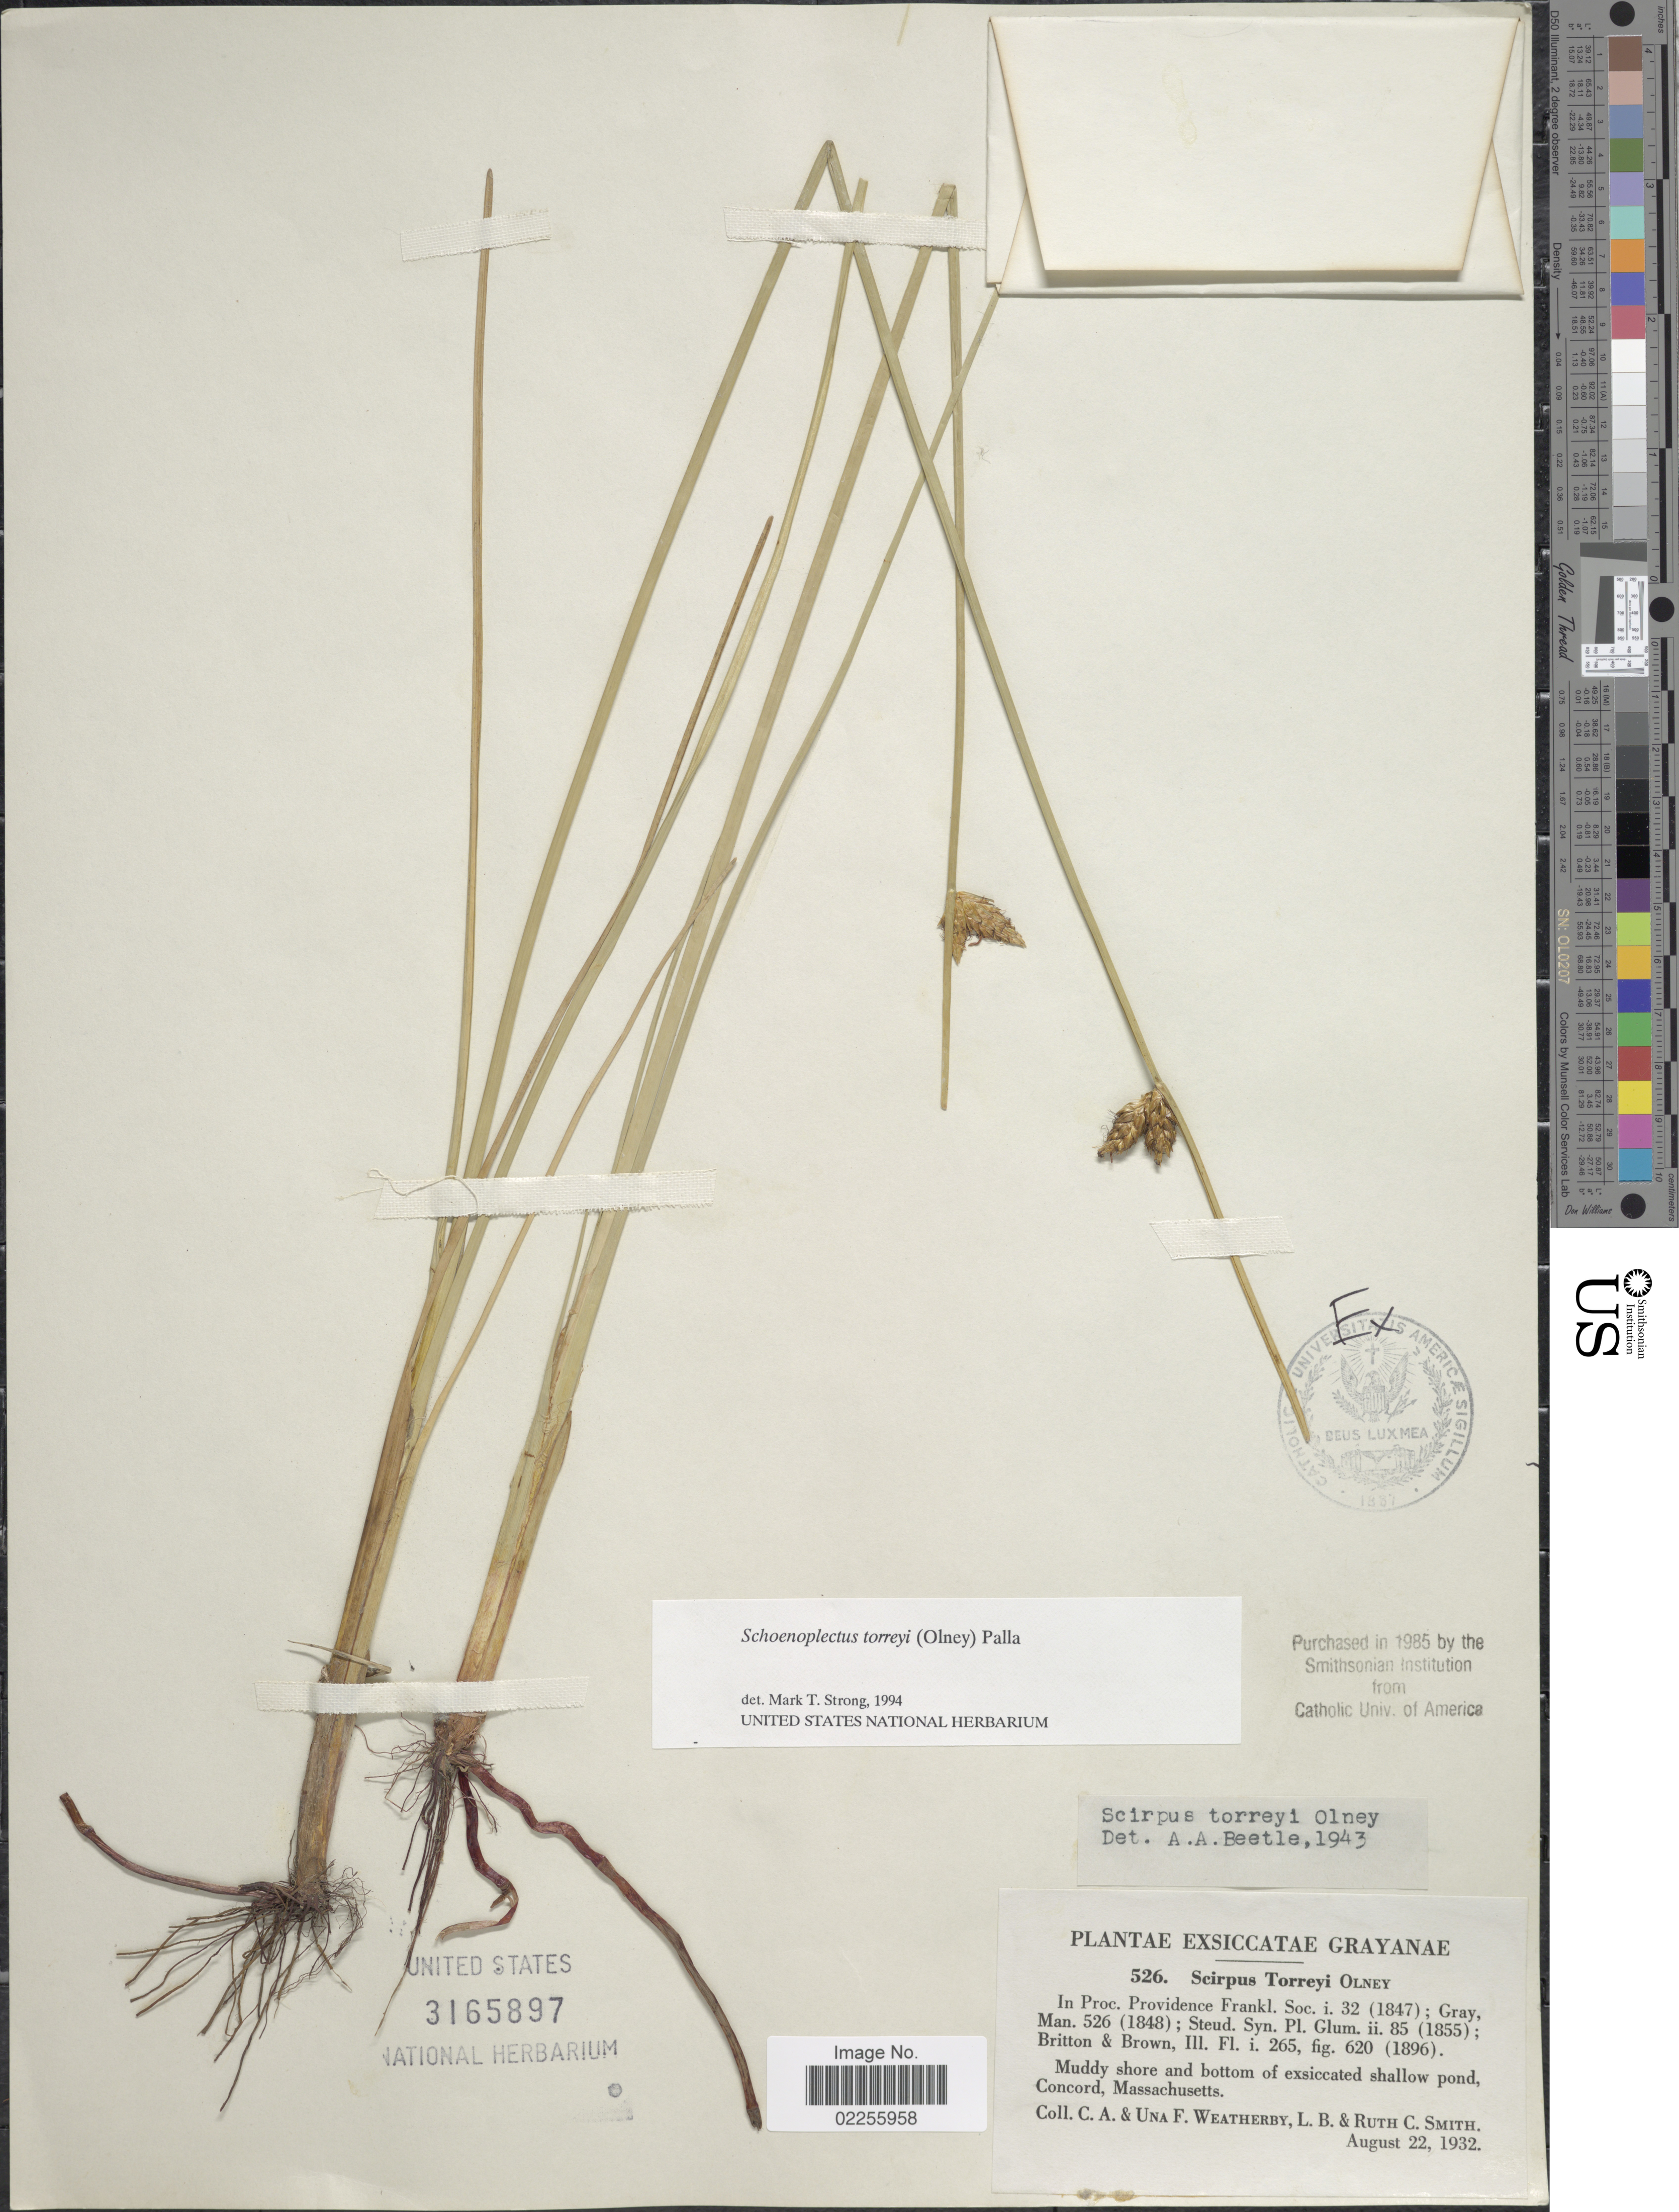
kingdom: Plantae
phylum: Tracheophyta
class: Liliopsida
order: Poales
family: Cyperaceae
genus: Schoenoplectus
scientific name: Schoenoplectus torreyi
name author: (Olney) Palla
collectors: C. A. Weatherby, U. Weatherby, L. Smith & R. C. Smith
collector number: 526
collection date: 1932-08-22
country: United States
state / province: Massachusetts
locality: Muddy shore and bottom of exsiccated shallow pond, Concord.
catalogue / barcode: US 3165897